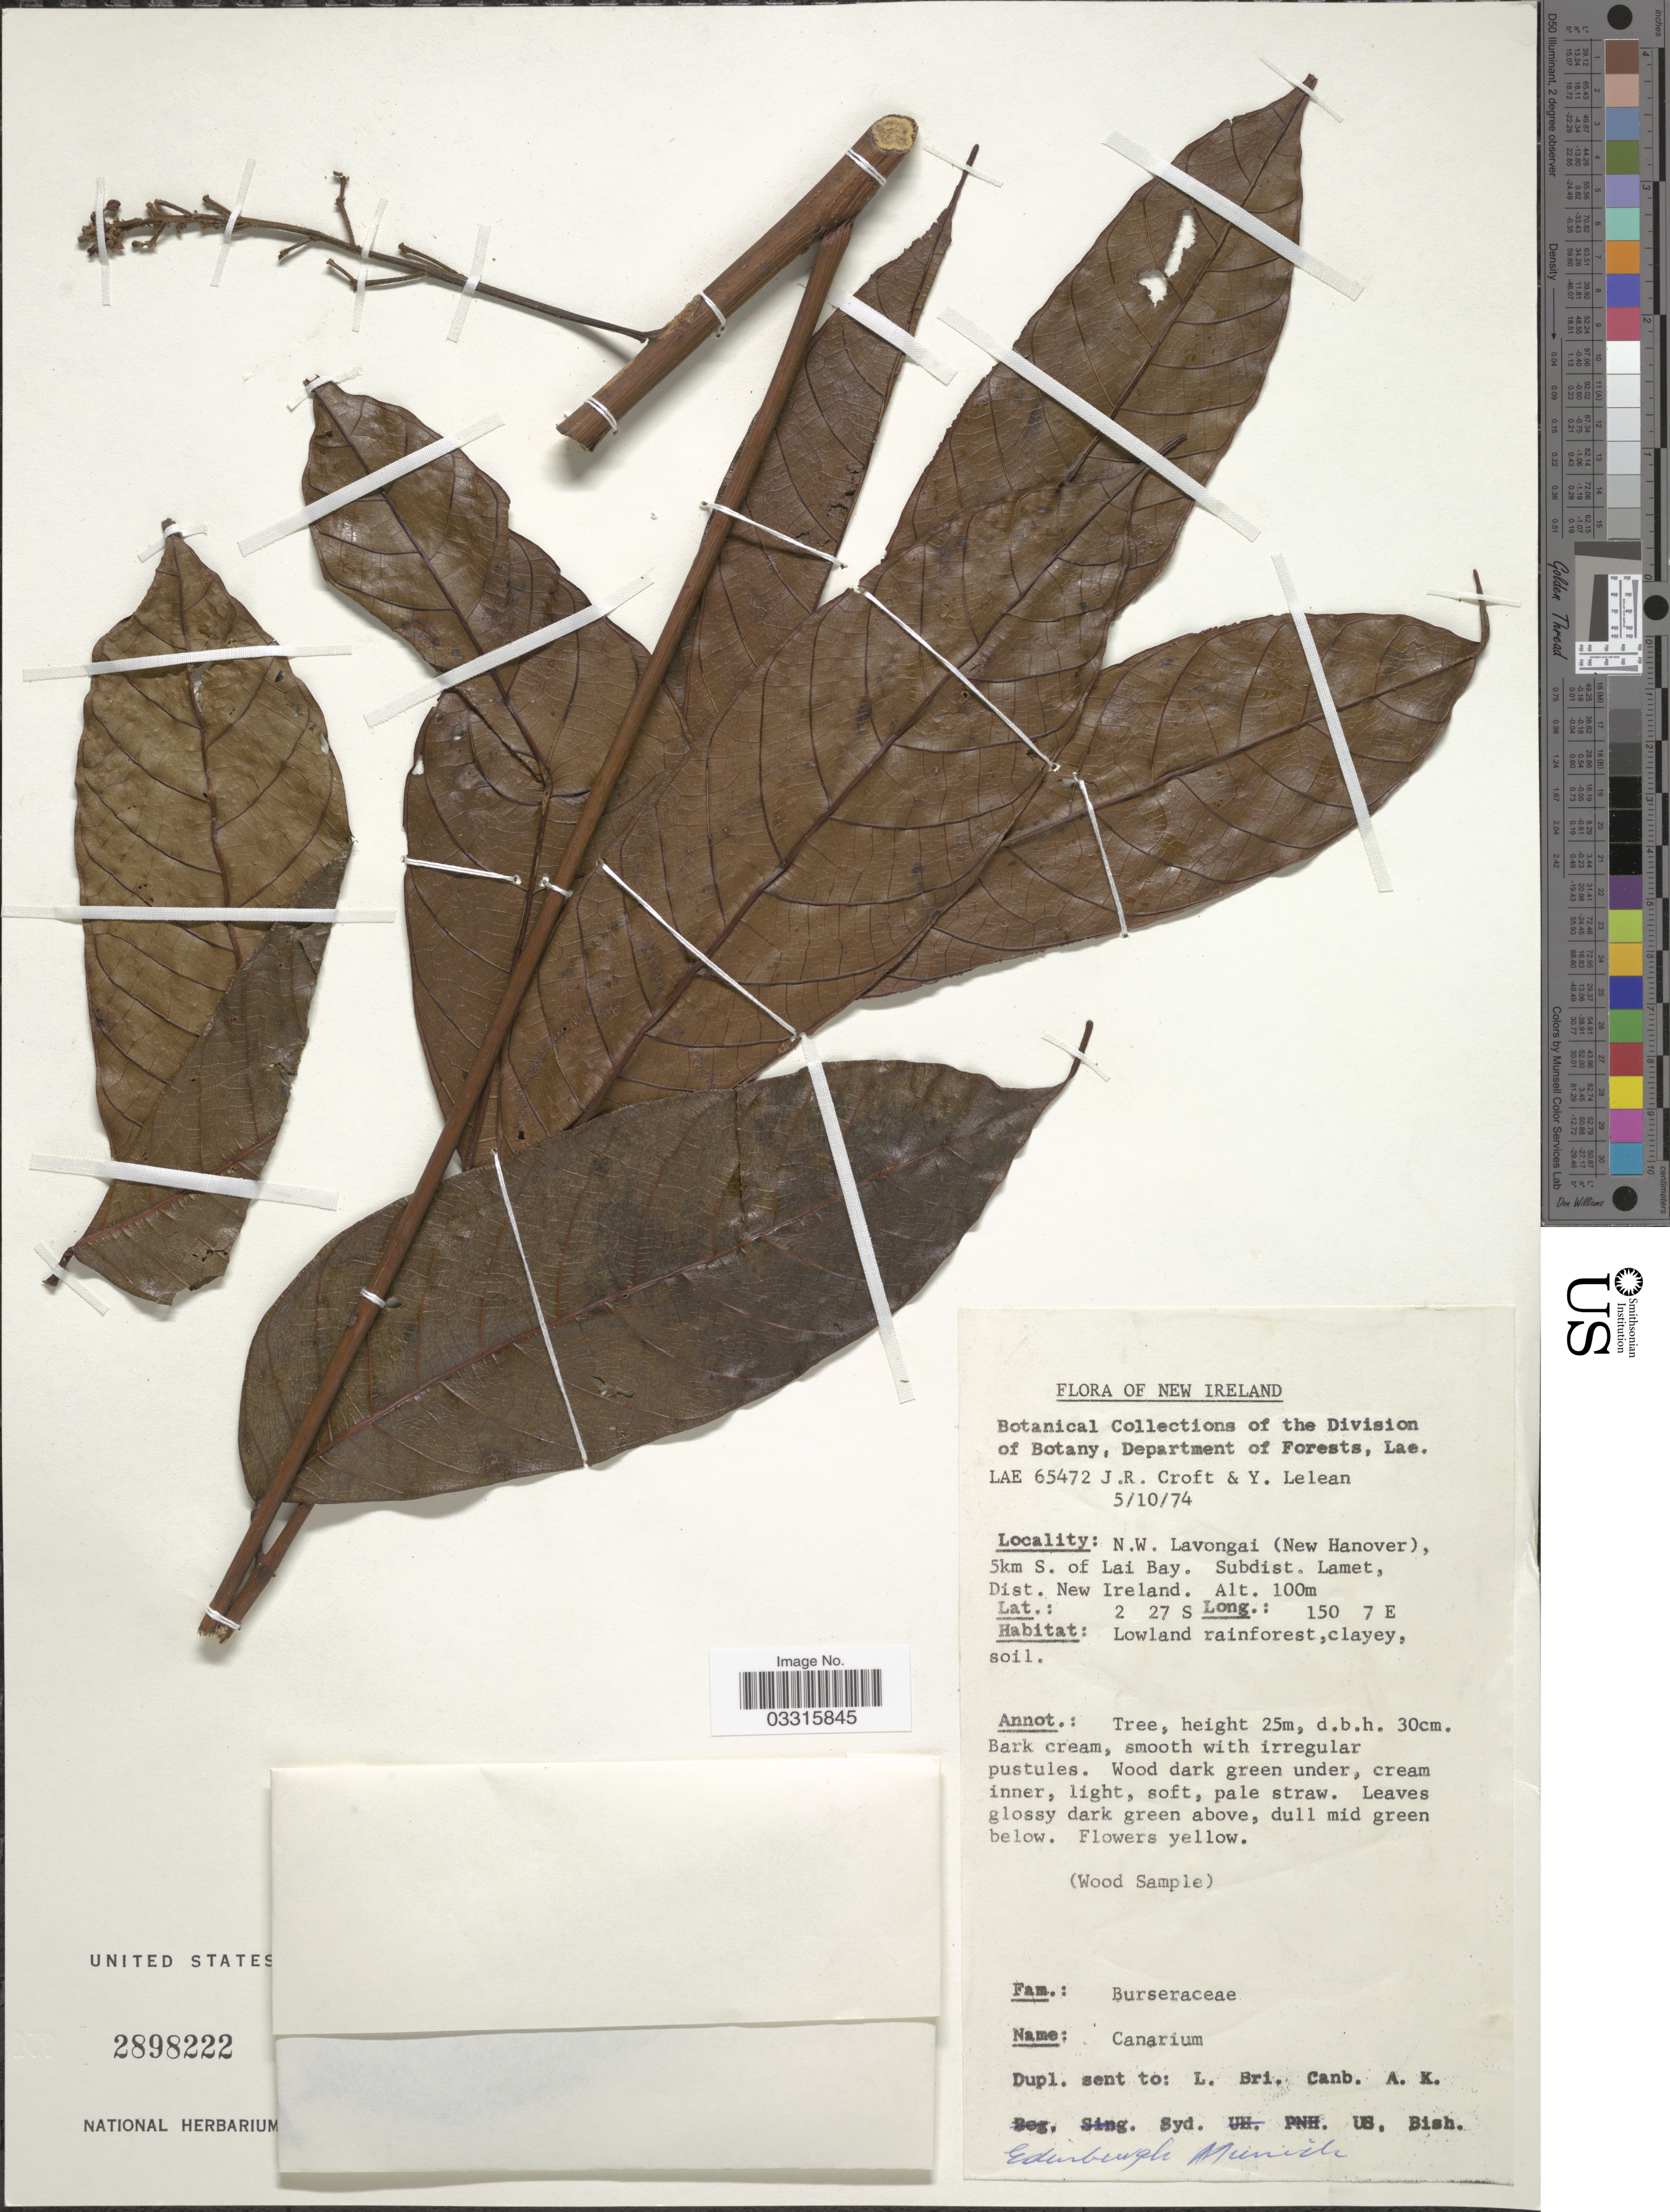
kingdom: Plantae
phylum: Tracheophyta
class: Magnoliopsida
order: Sapindales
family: Burseraceae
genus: Canarium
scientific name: Canarium sp.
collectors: J. R. Croft & Y. Lelean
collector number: LAE 65472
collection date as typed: Transcribed d/m/y: 5/10/74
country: Papua New Guinea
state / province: New Ireland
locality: N.W. Lavongai (New Hanover), 5km S. of Lai Bay. Subdist. Lamet, Dist. New Ireland.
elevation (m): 100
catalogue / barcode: US 2898222